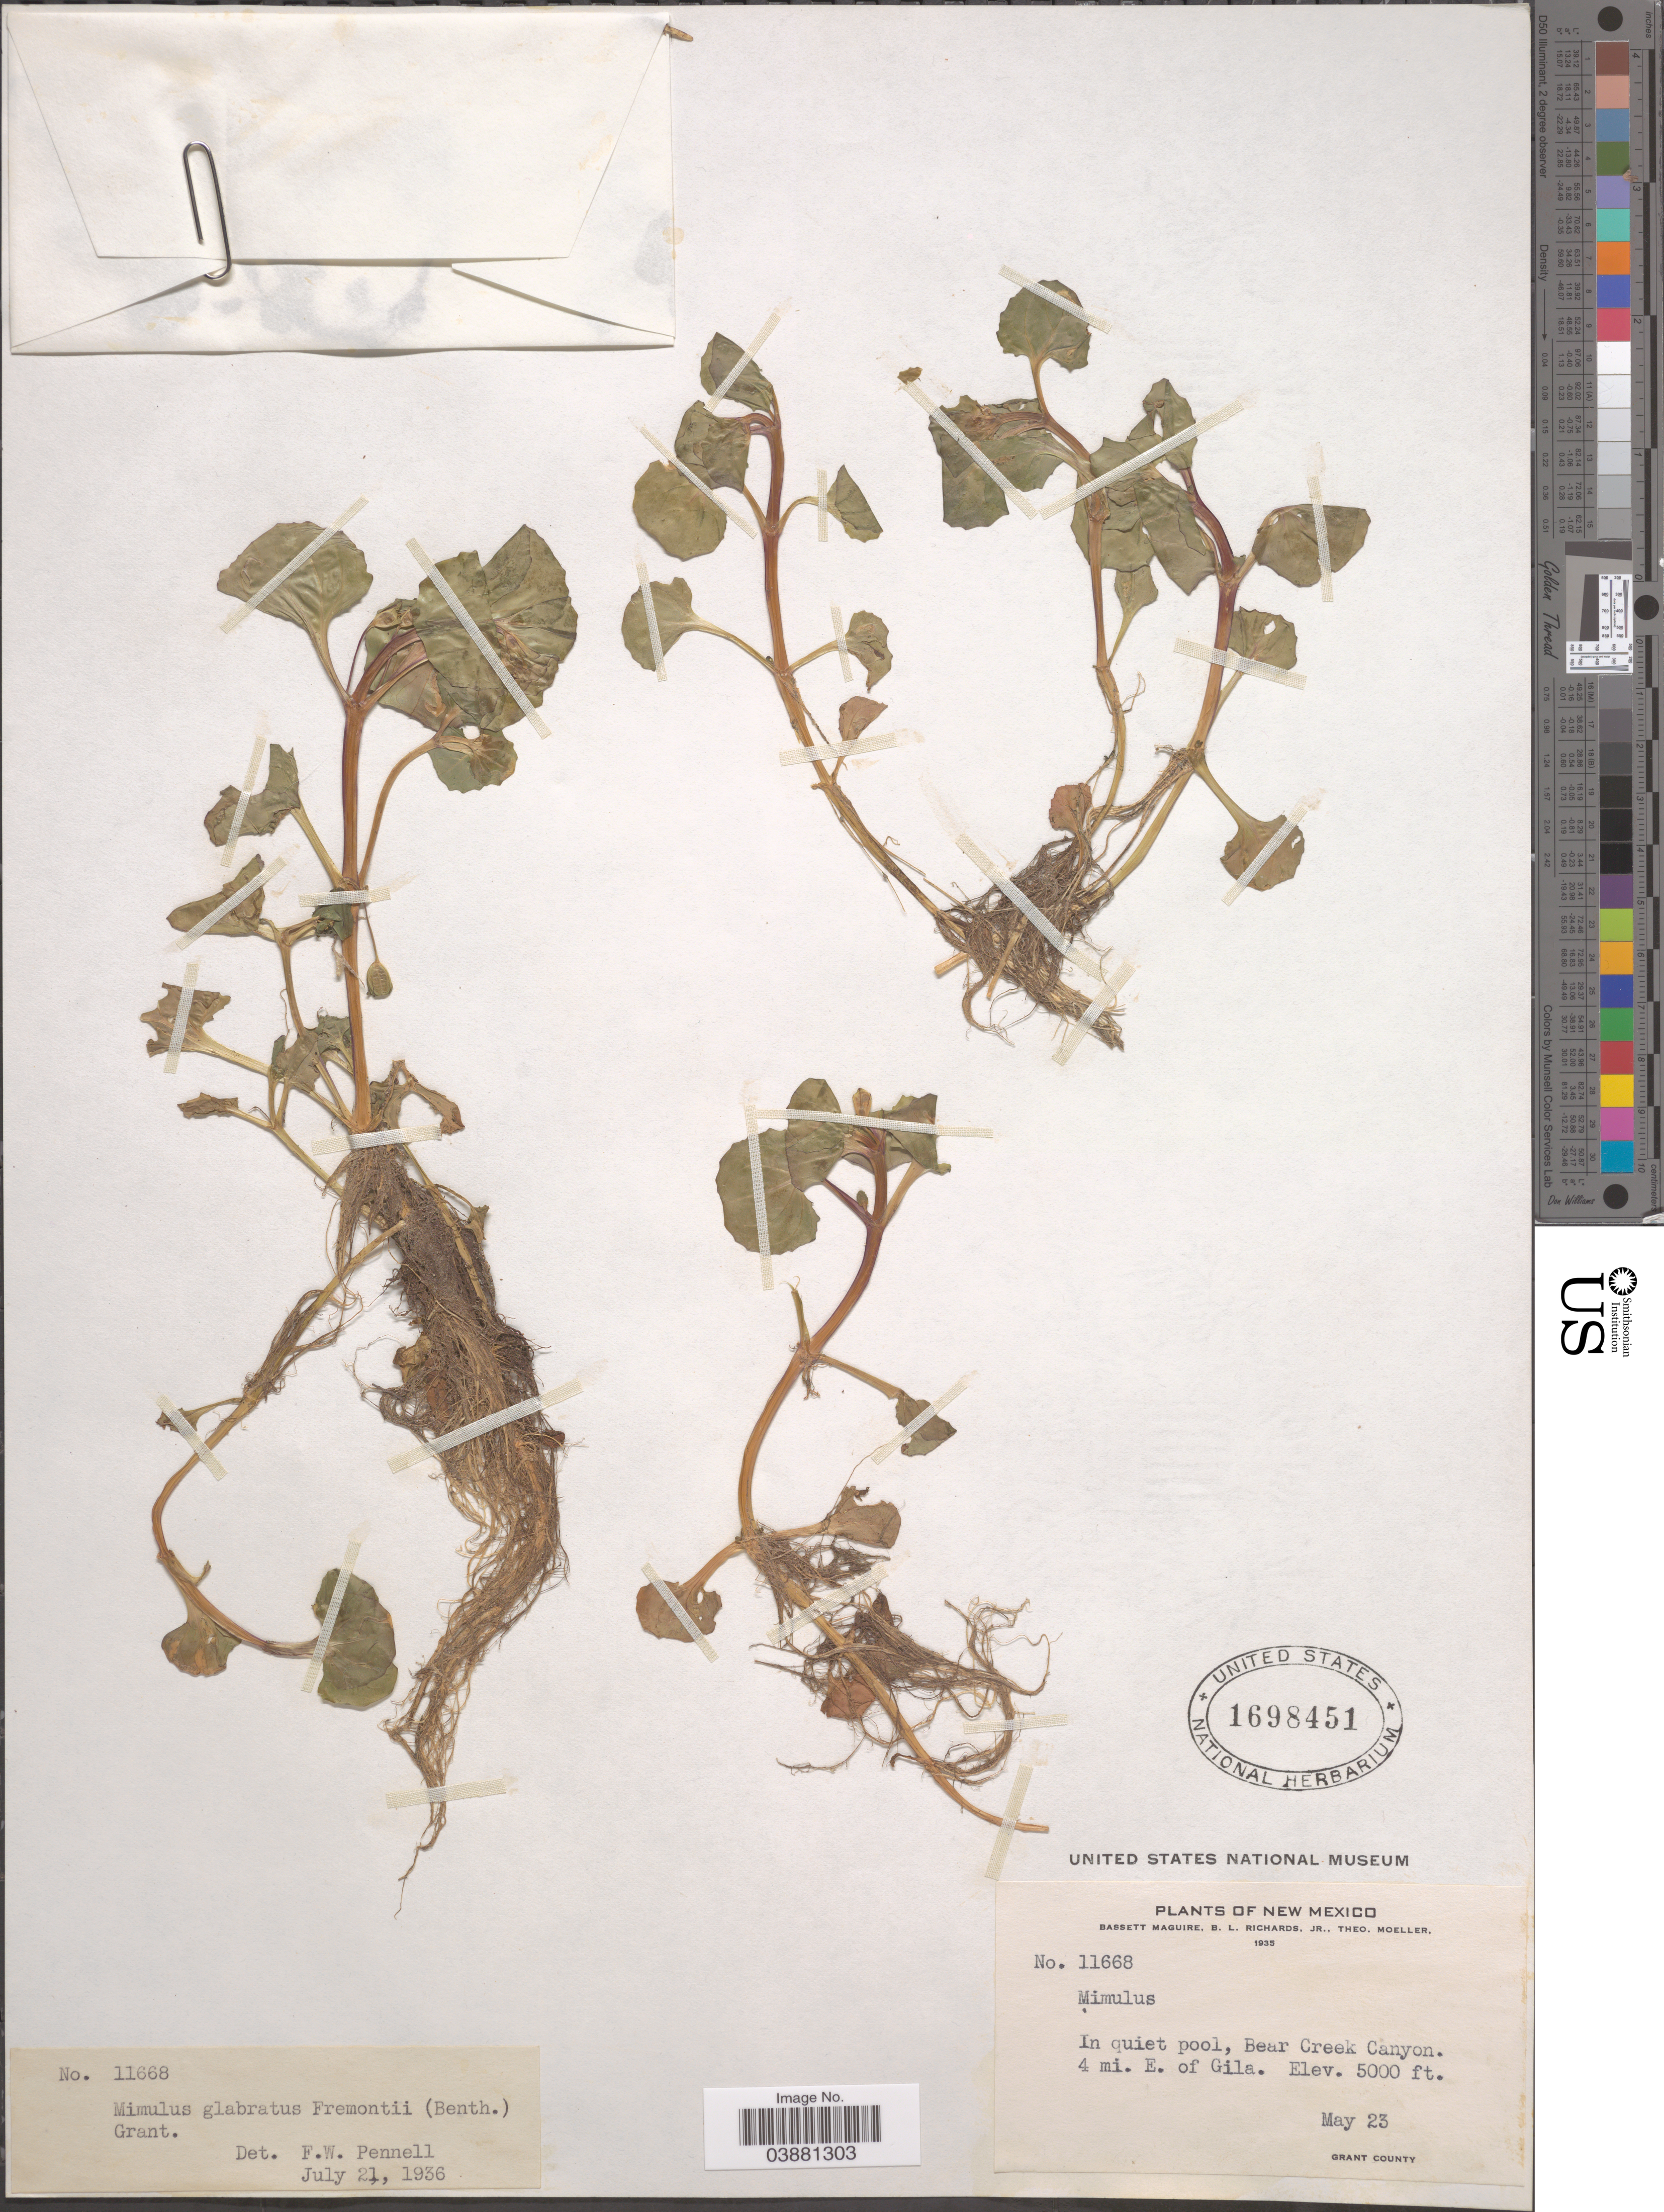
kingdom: Plantae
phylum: Tracheophyta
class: Magnoliopsida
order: Lamiales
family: Phrymaceae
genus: Mimulus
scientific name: Mimulus glabratus var. fremontii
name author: Kunth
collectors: B. Maguire, B. Richards & T. Moeller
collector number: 11668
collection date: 1935-05-23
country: United States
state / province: New Mexico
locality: In quiet pool, Bear Creek Canyon. 4 mi. E. of Gila.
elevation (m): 1524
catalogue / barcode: US 1698451